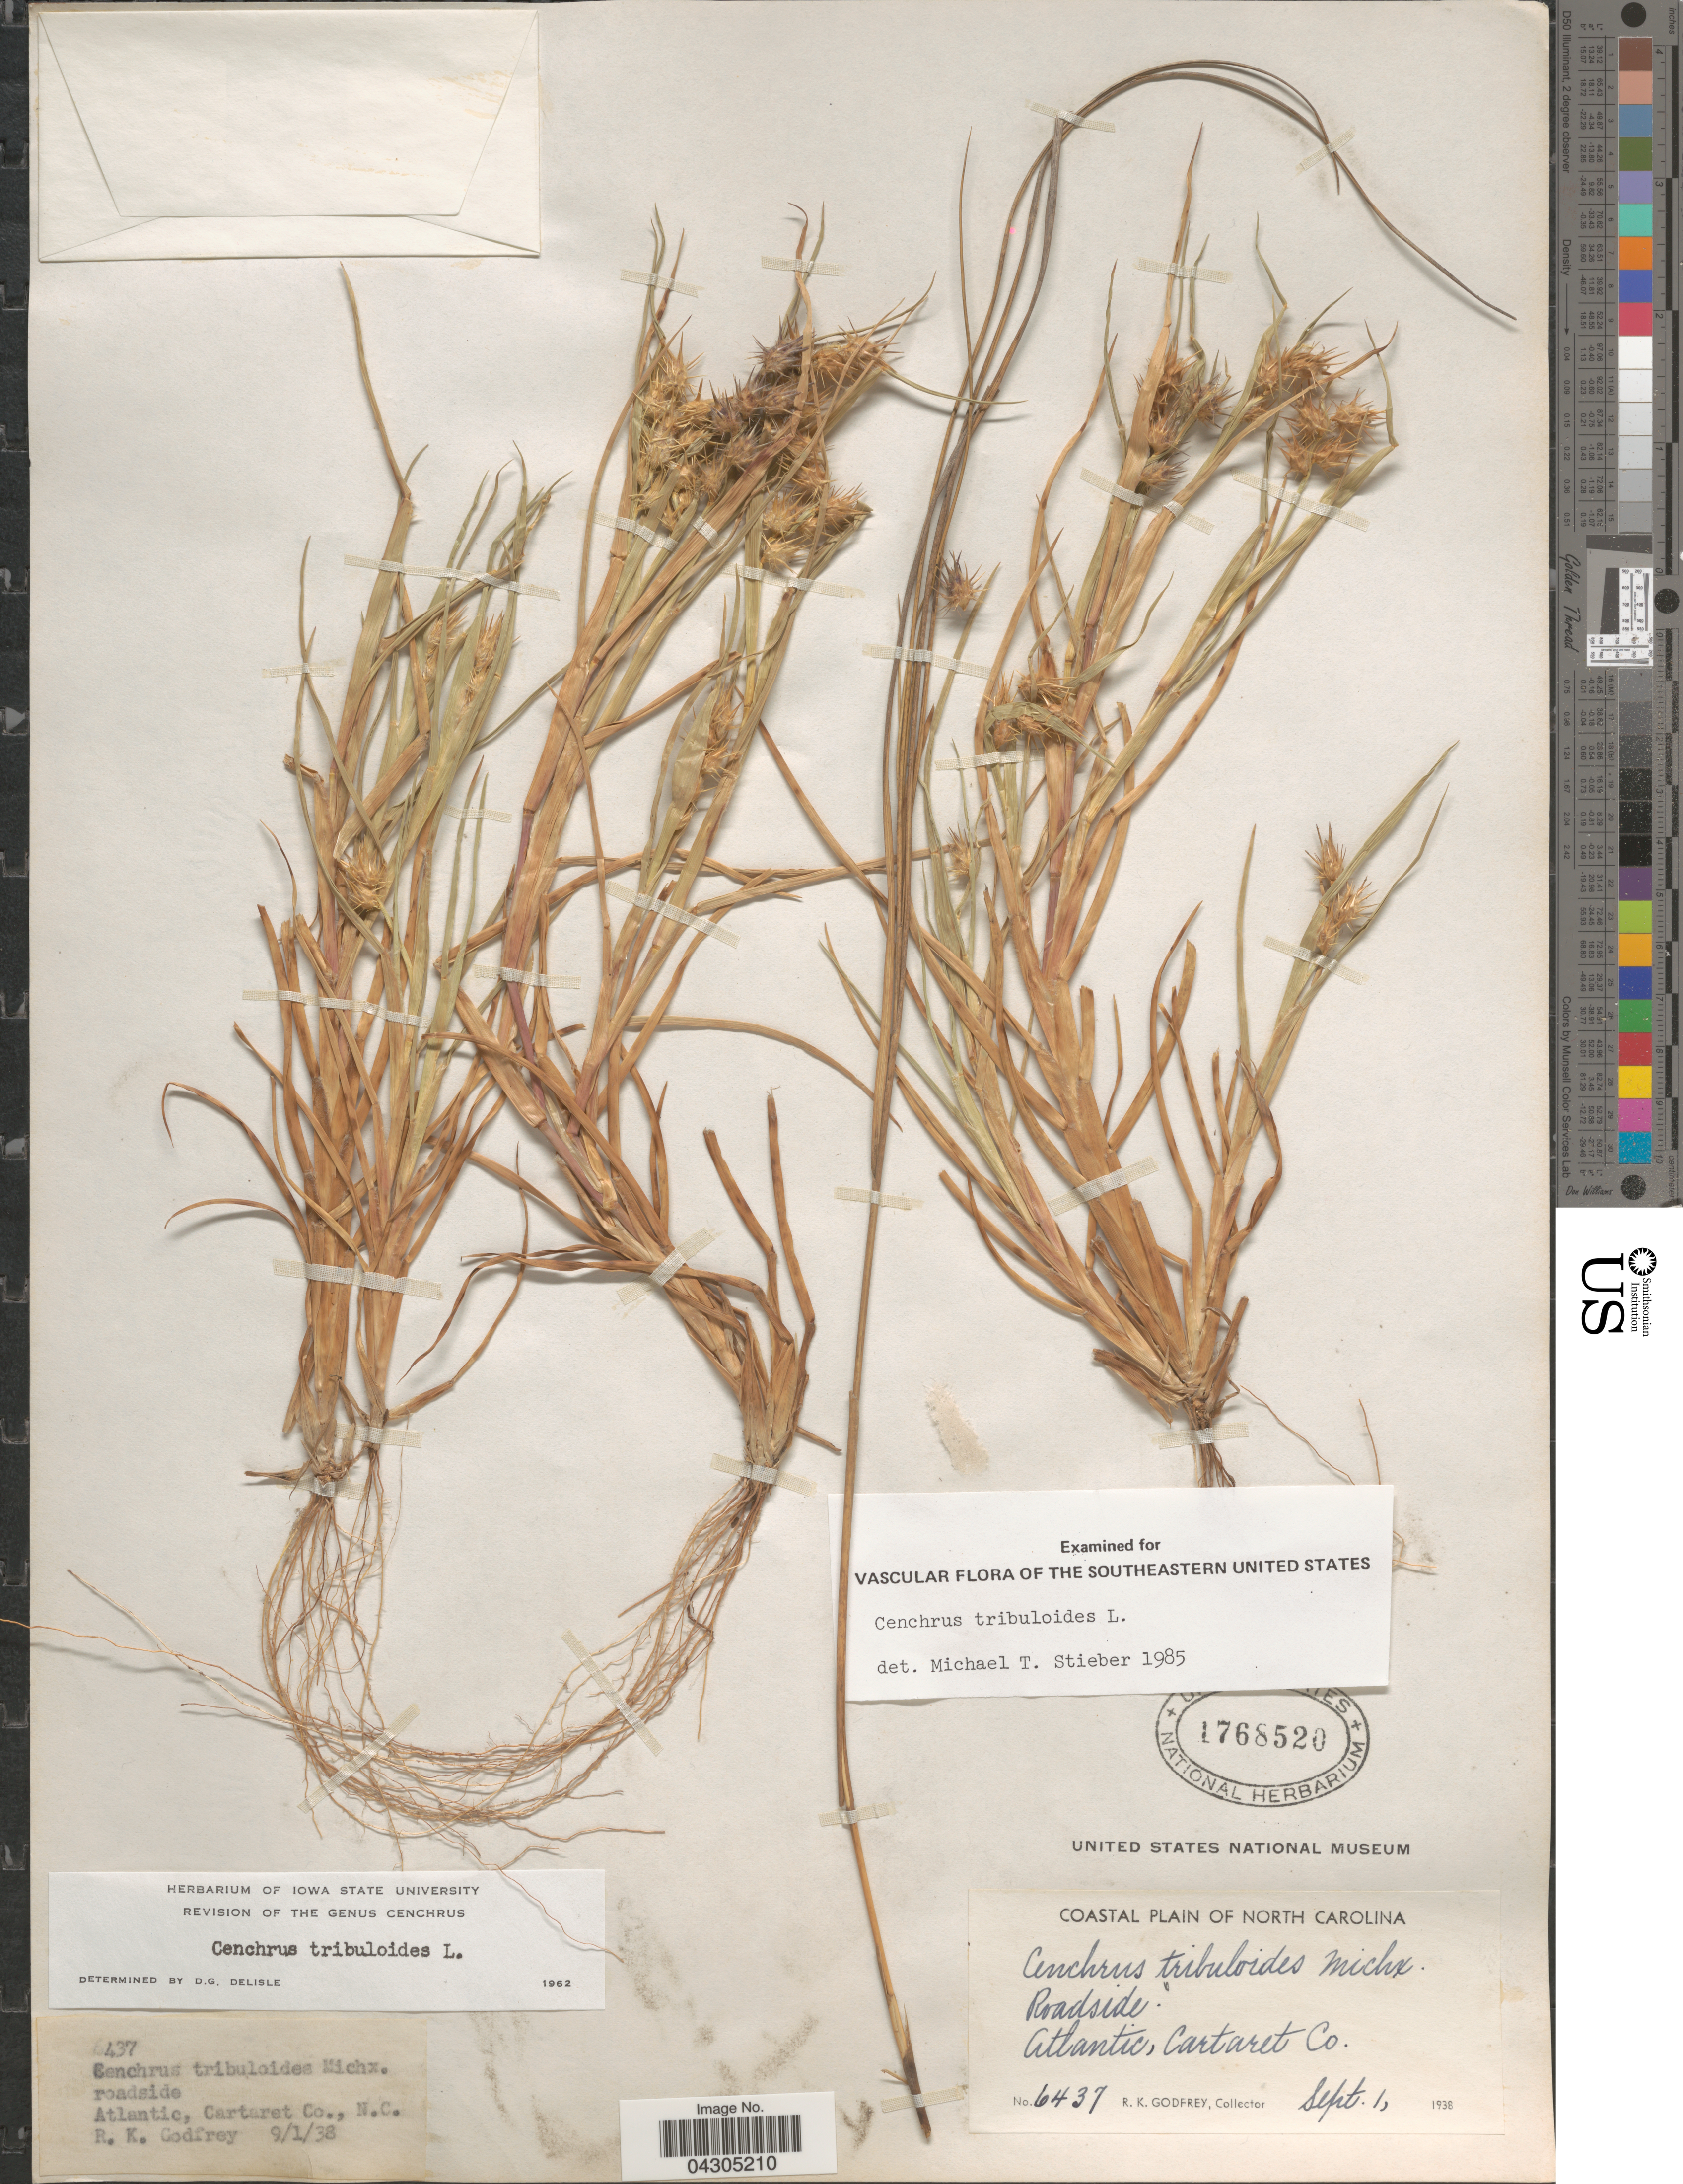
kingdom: Plantae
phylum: Tracheophyta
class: Liliopsida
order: Poales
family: Poaceae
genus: Cenchrus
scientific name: Cenchrus tribuloides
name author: L.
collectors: R. K. Godfrey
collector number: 6437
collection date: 1938-09-01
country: United States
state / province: North Carolina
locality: Coastal Plain of North Carolina. Roadside. Atlantic, Cartaret Co.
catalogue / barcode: US 1768520